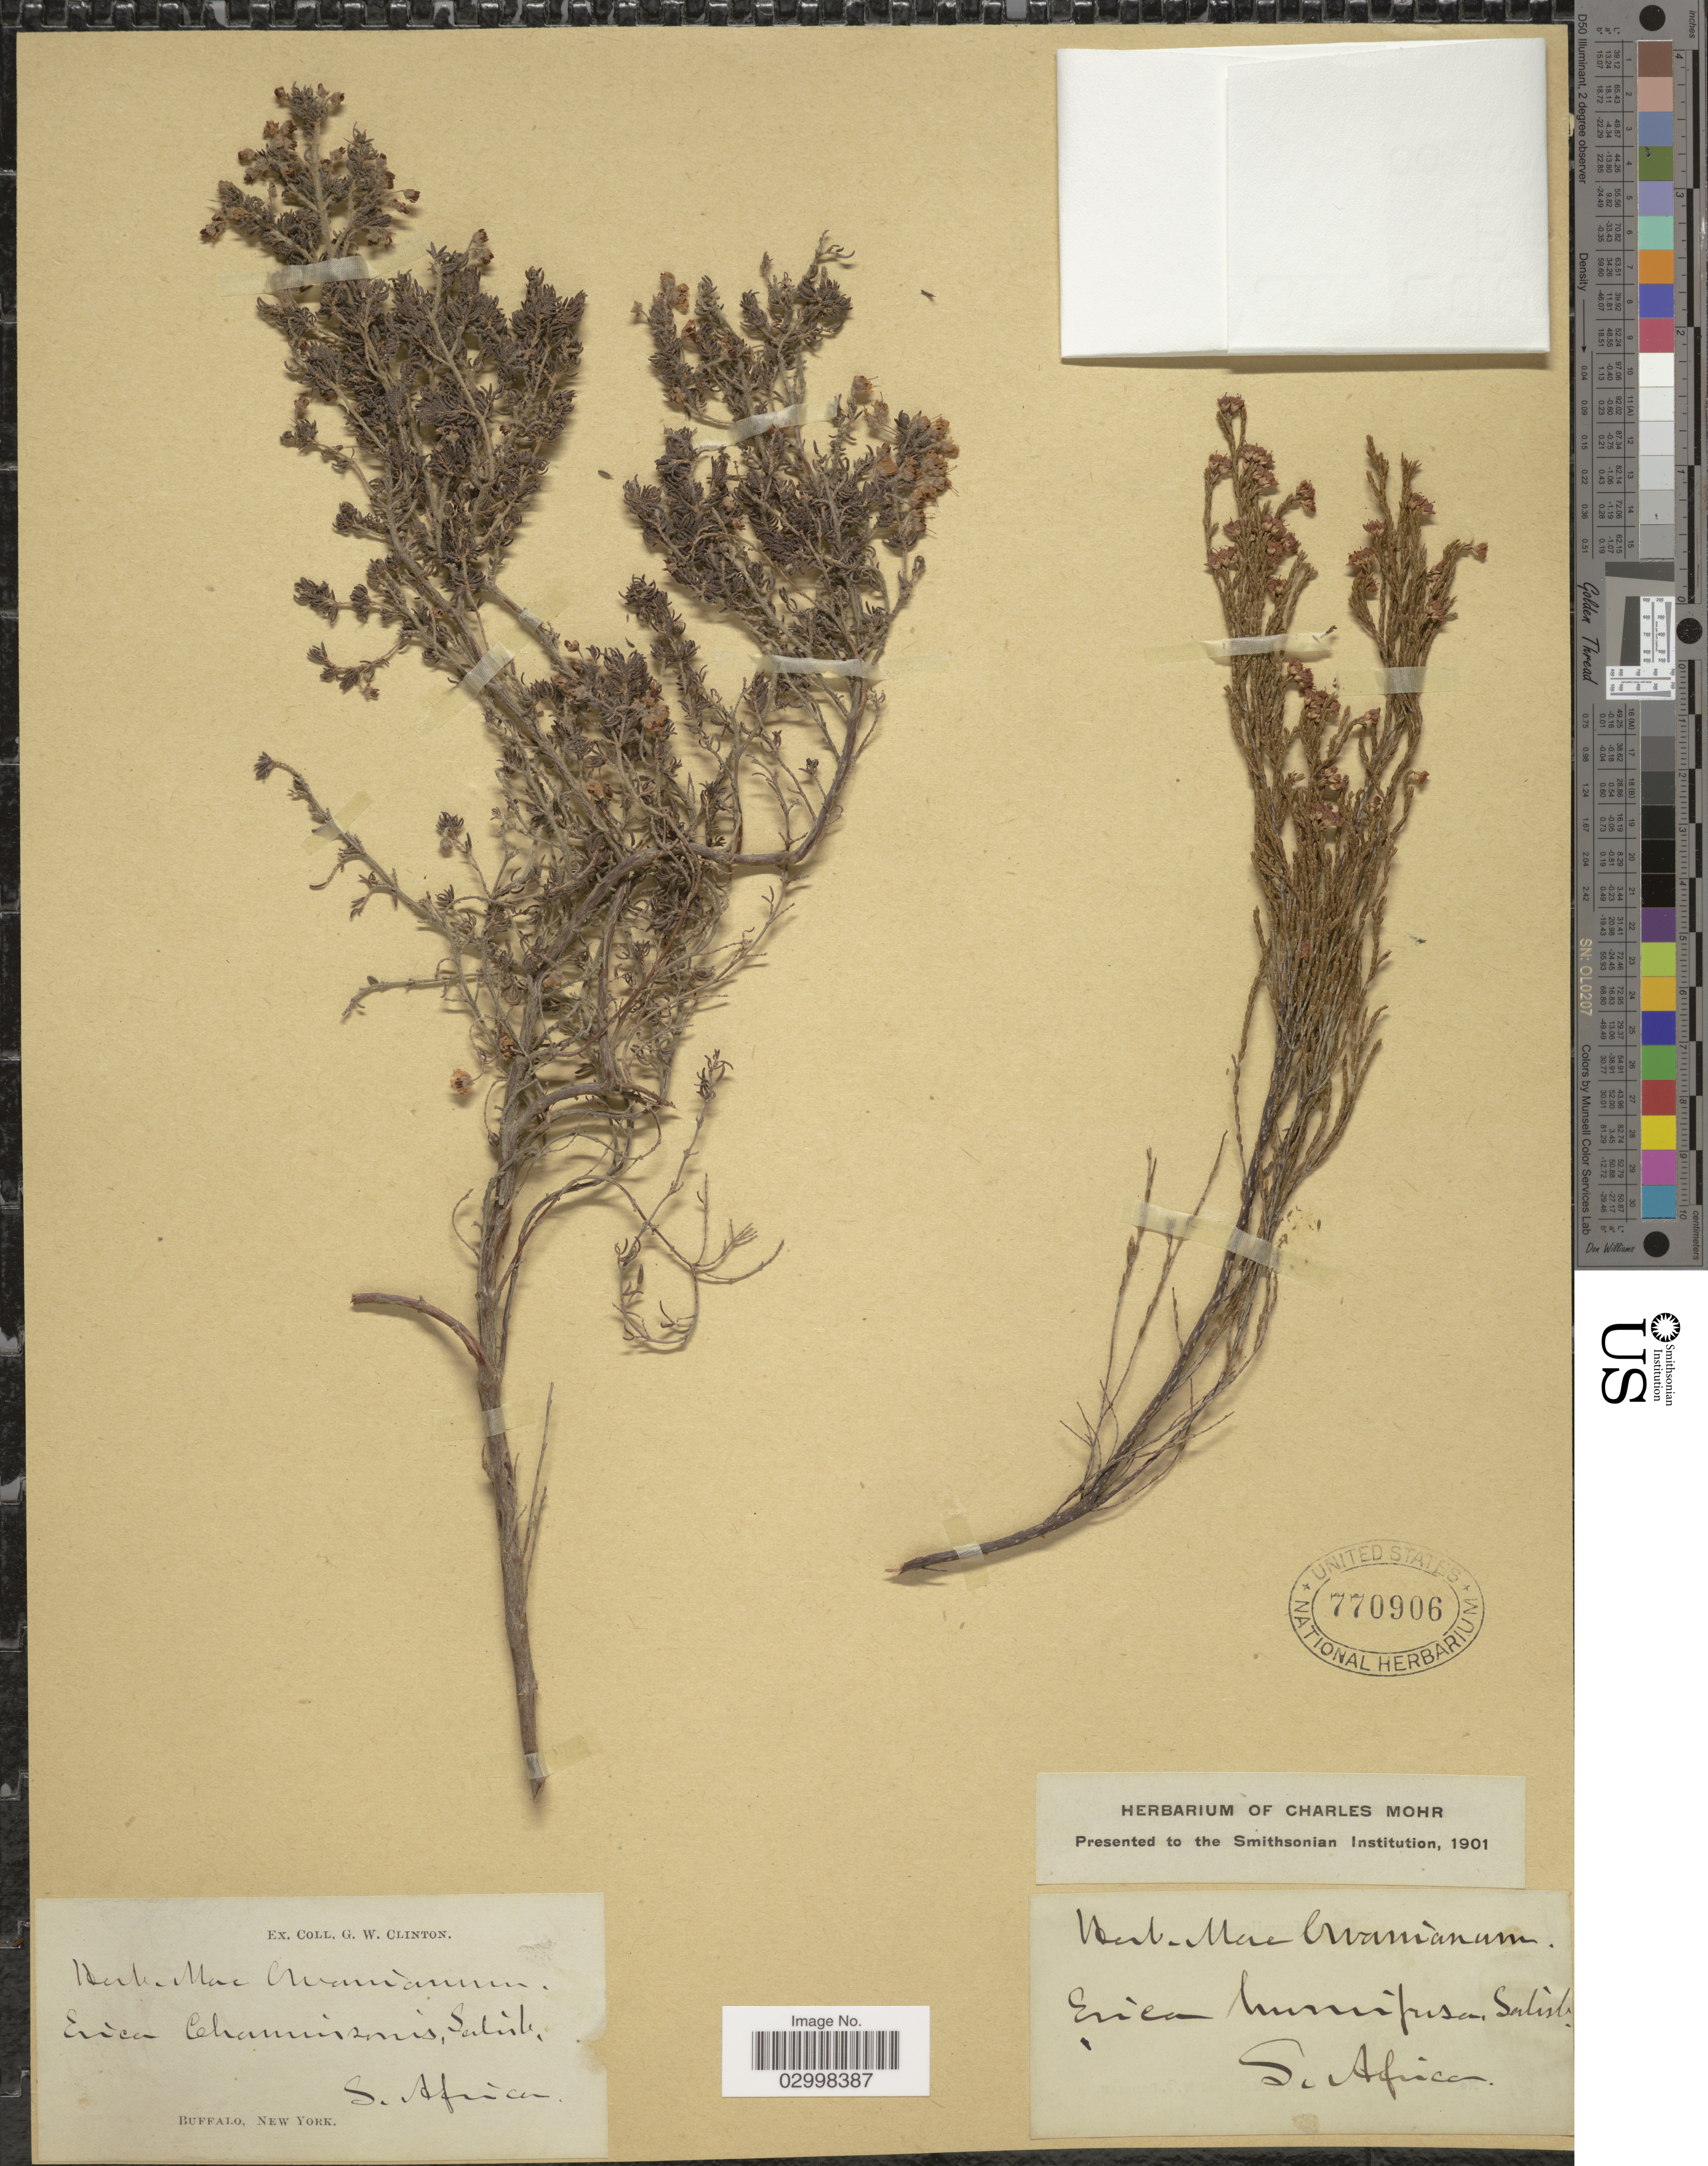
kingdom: Plantae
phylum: Tracheophyta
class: Magnoliopsida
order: Ericales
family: Ericaceae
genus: Erica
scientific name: Erica humifusa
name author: Hibberd ex Salisb.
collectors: ex herb. G. W. Clinton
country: South Africa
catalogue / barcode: US 770906